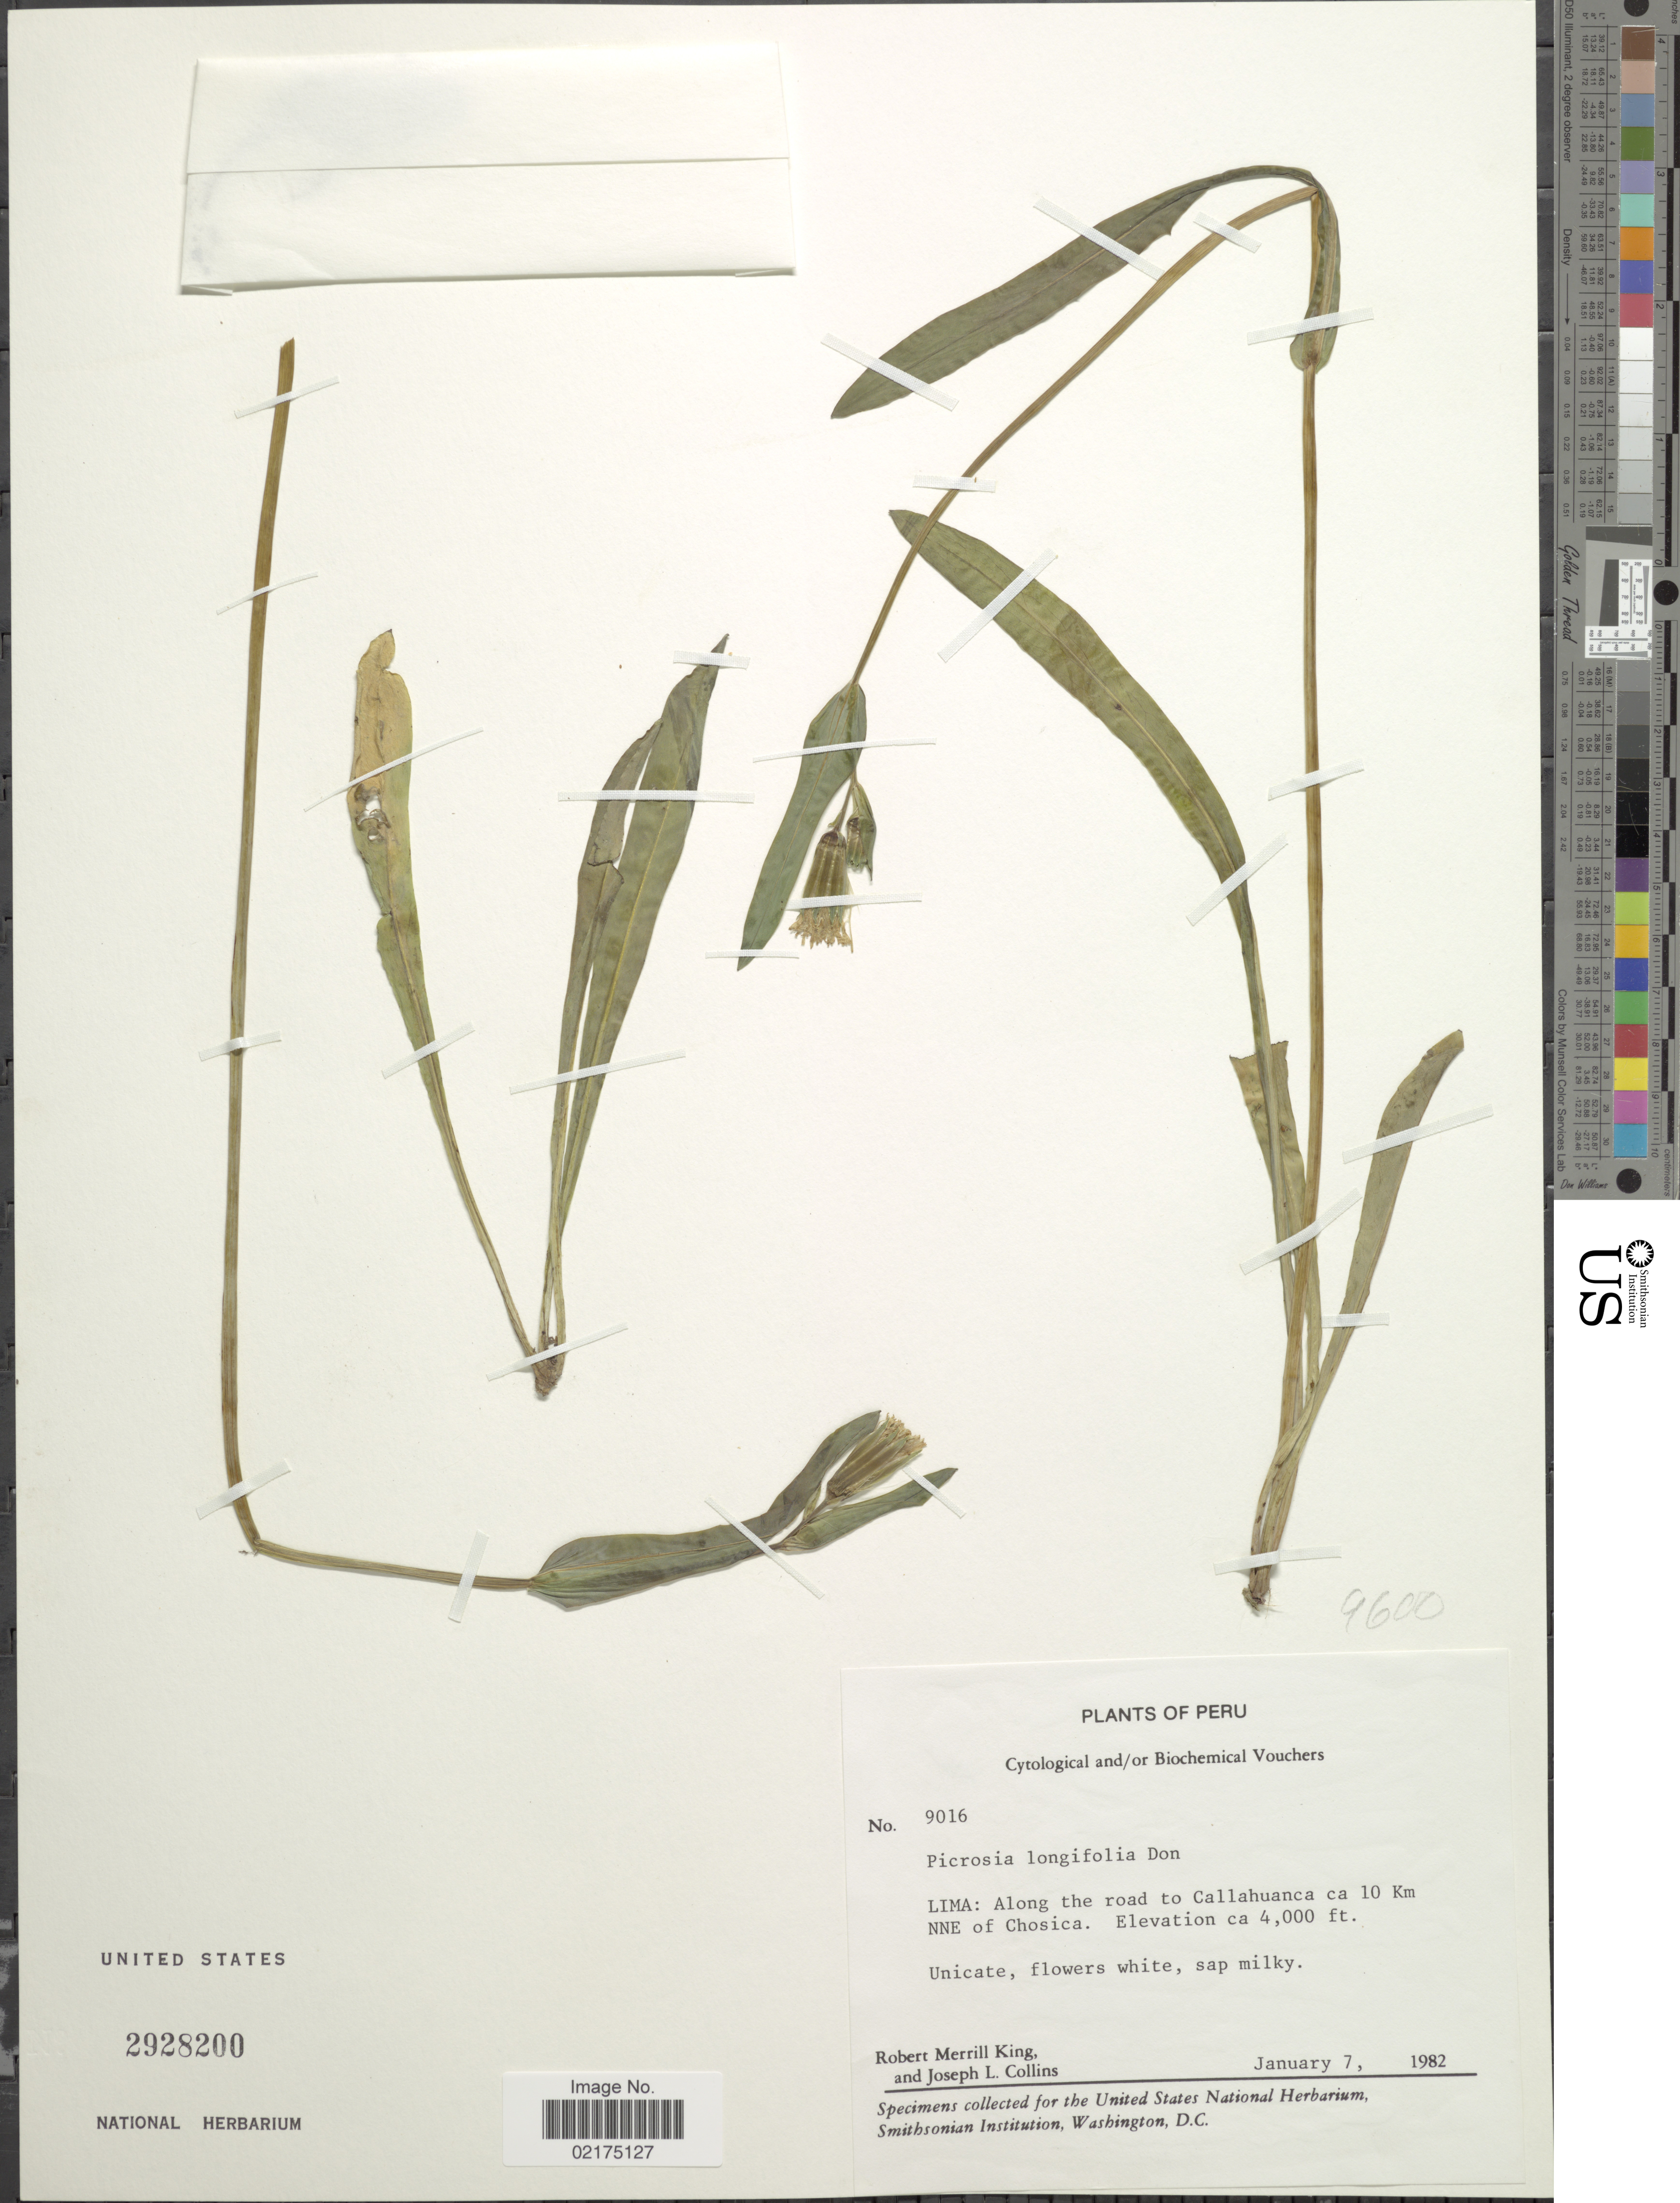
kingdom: Plantae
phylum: Tracheophyta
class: Magnoliopsida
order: Asterales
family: Asteraceae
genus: Picrosia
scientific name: Picrosia longifolia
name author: D. Don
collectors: R. M. King & J. L. Collins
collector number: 9016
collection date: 1982-01-07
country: Peru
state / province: Lima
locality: Along the road to Callahuanca ca 10 km NNE of Chosica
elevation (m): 1219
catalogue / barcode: US 2928200